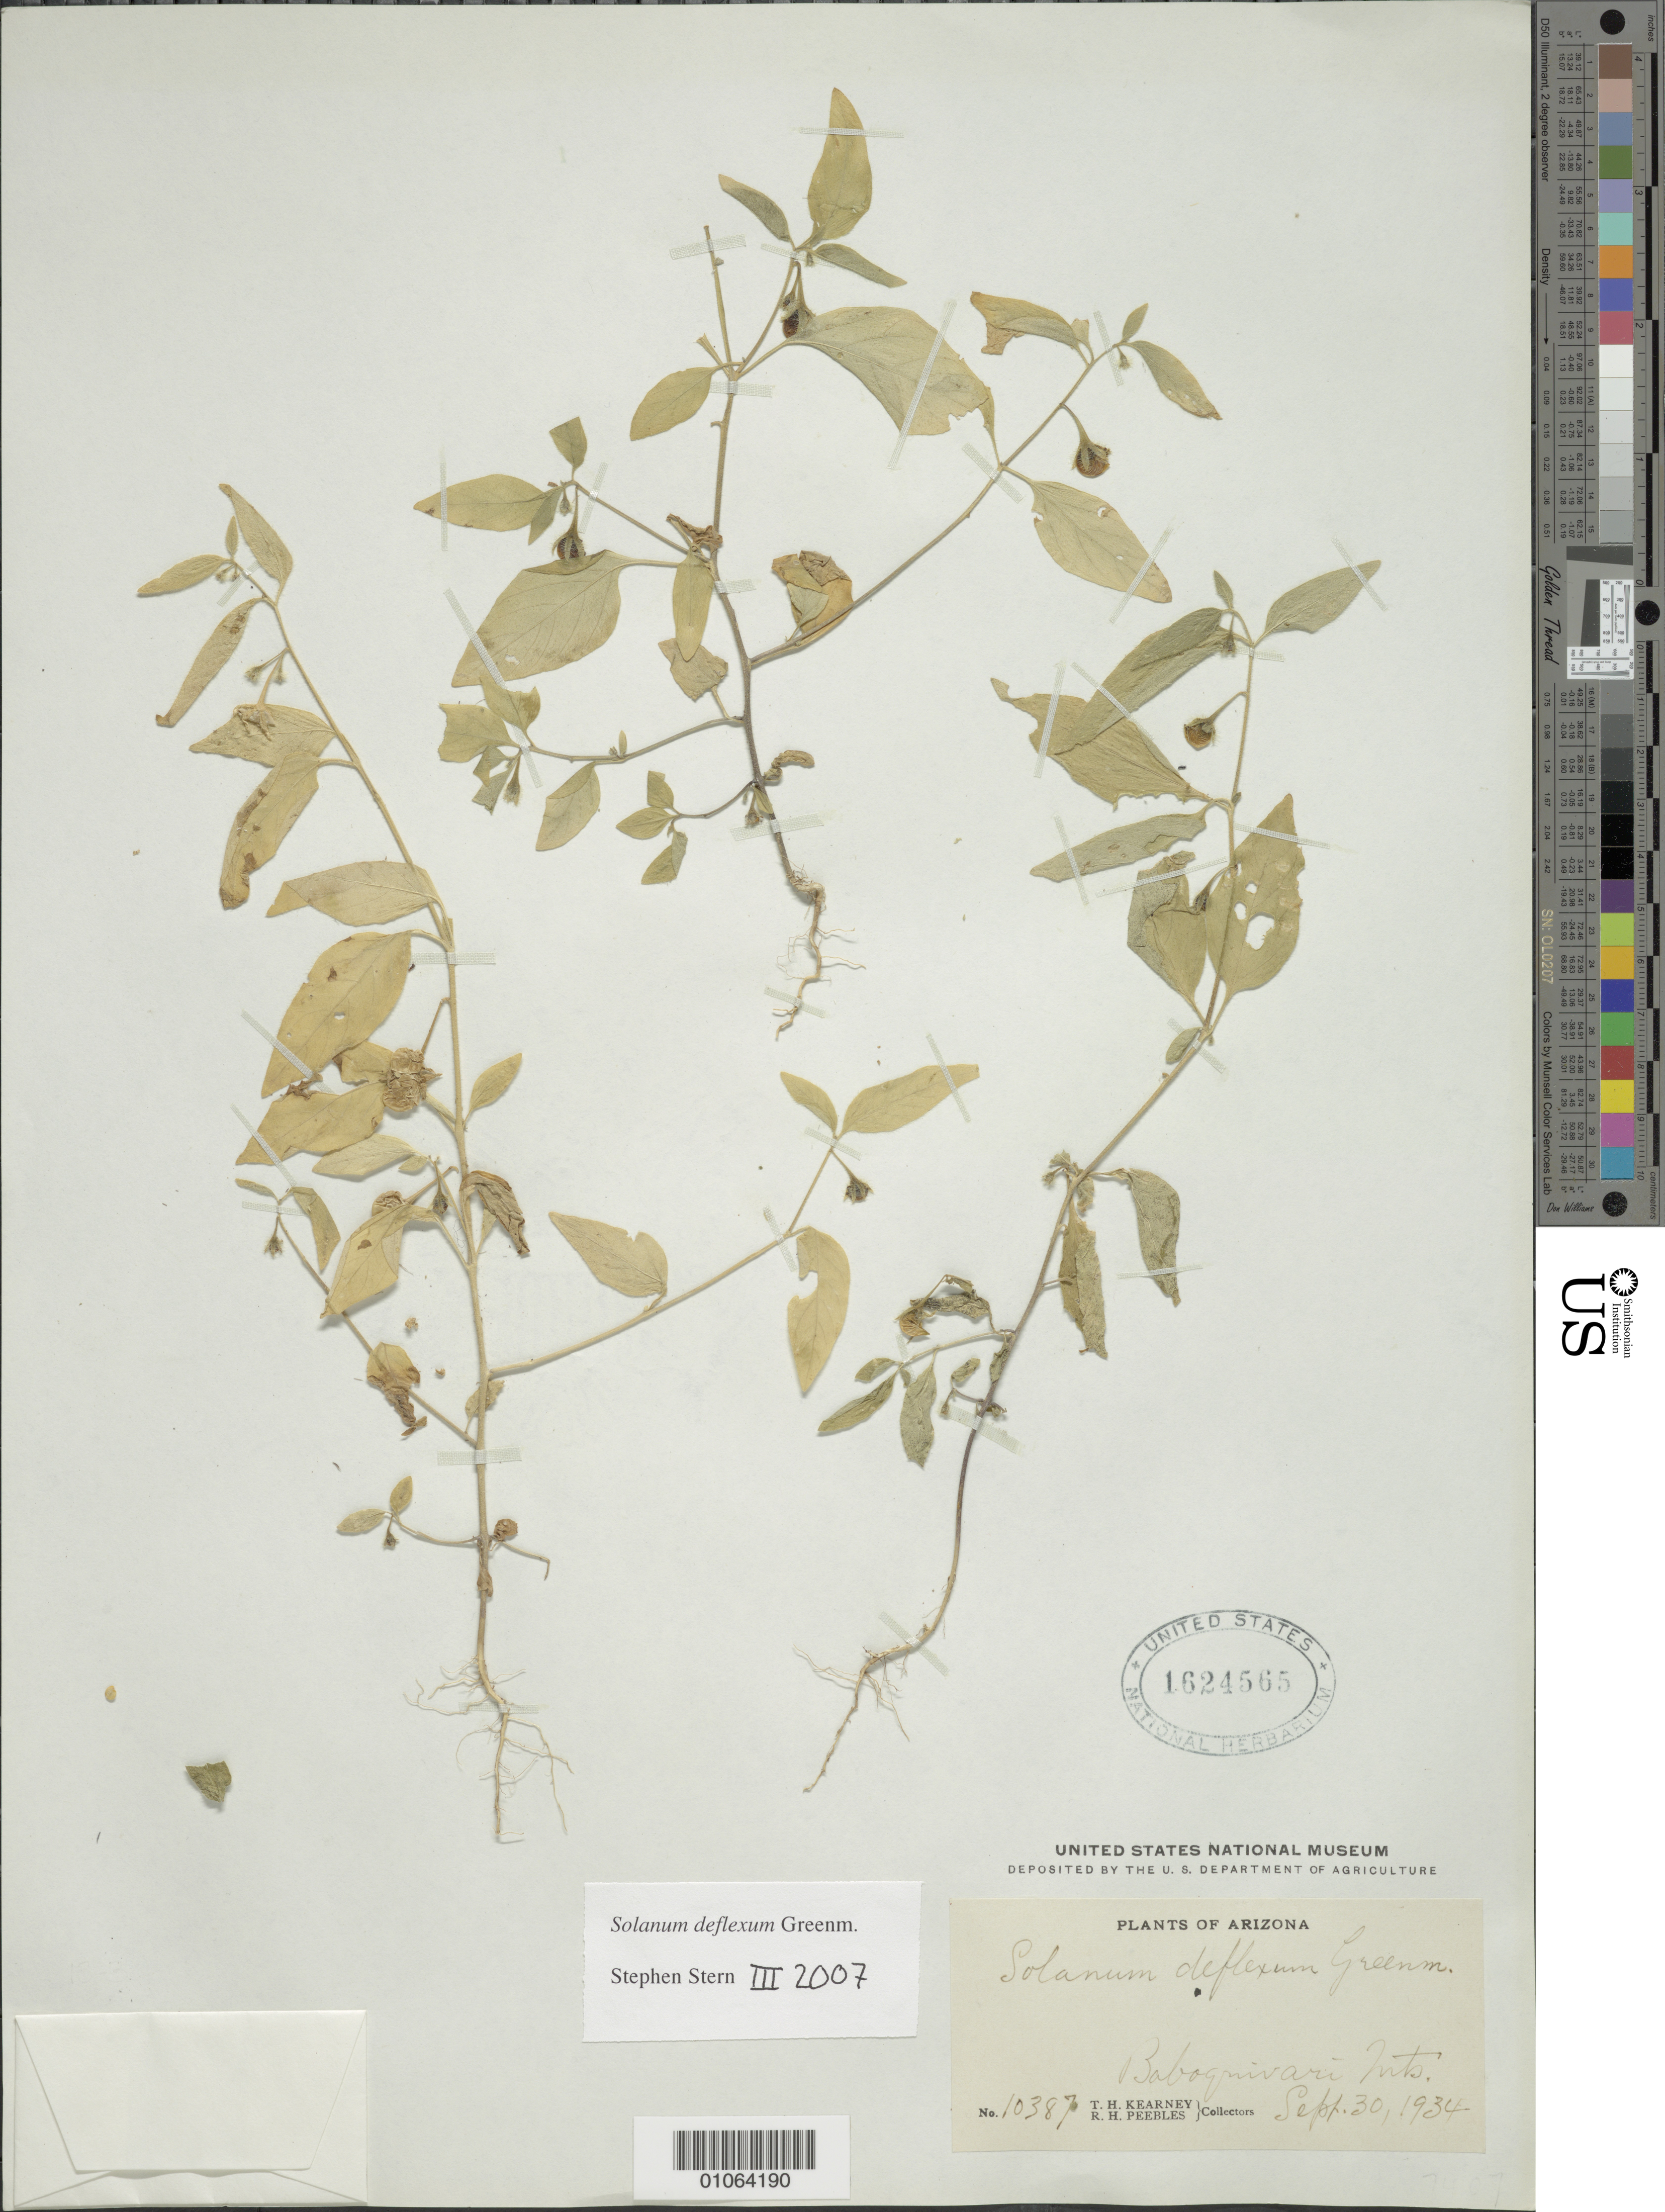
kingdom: Plantae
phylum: Tracheophyta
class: Magnoliopsida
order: Solanales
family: Solanaceae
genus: Solanum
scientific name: Solanum deflexum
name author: Greenm.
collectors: T. H. Kearney & R. H. Peebles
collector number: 10387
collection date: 1934-09-30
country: United States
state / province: Arizona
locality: Baboquivari Mts.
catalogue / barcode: US 1624565